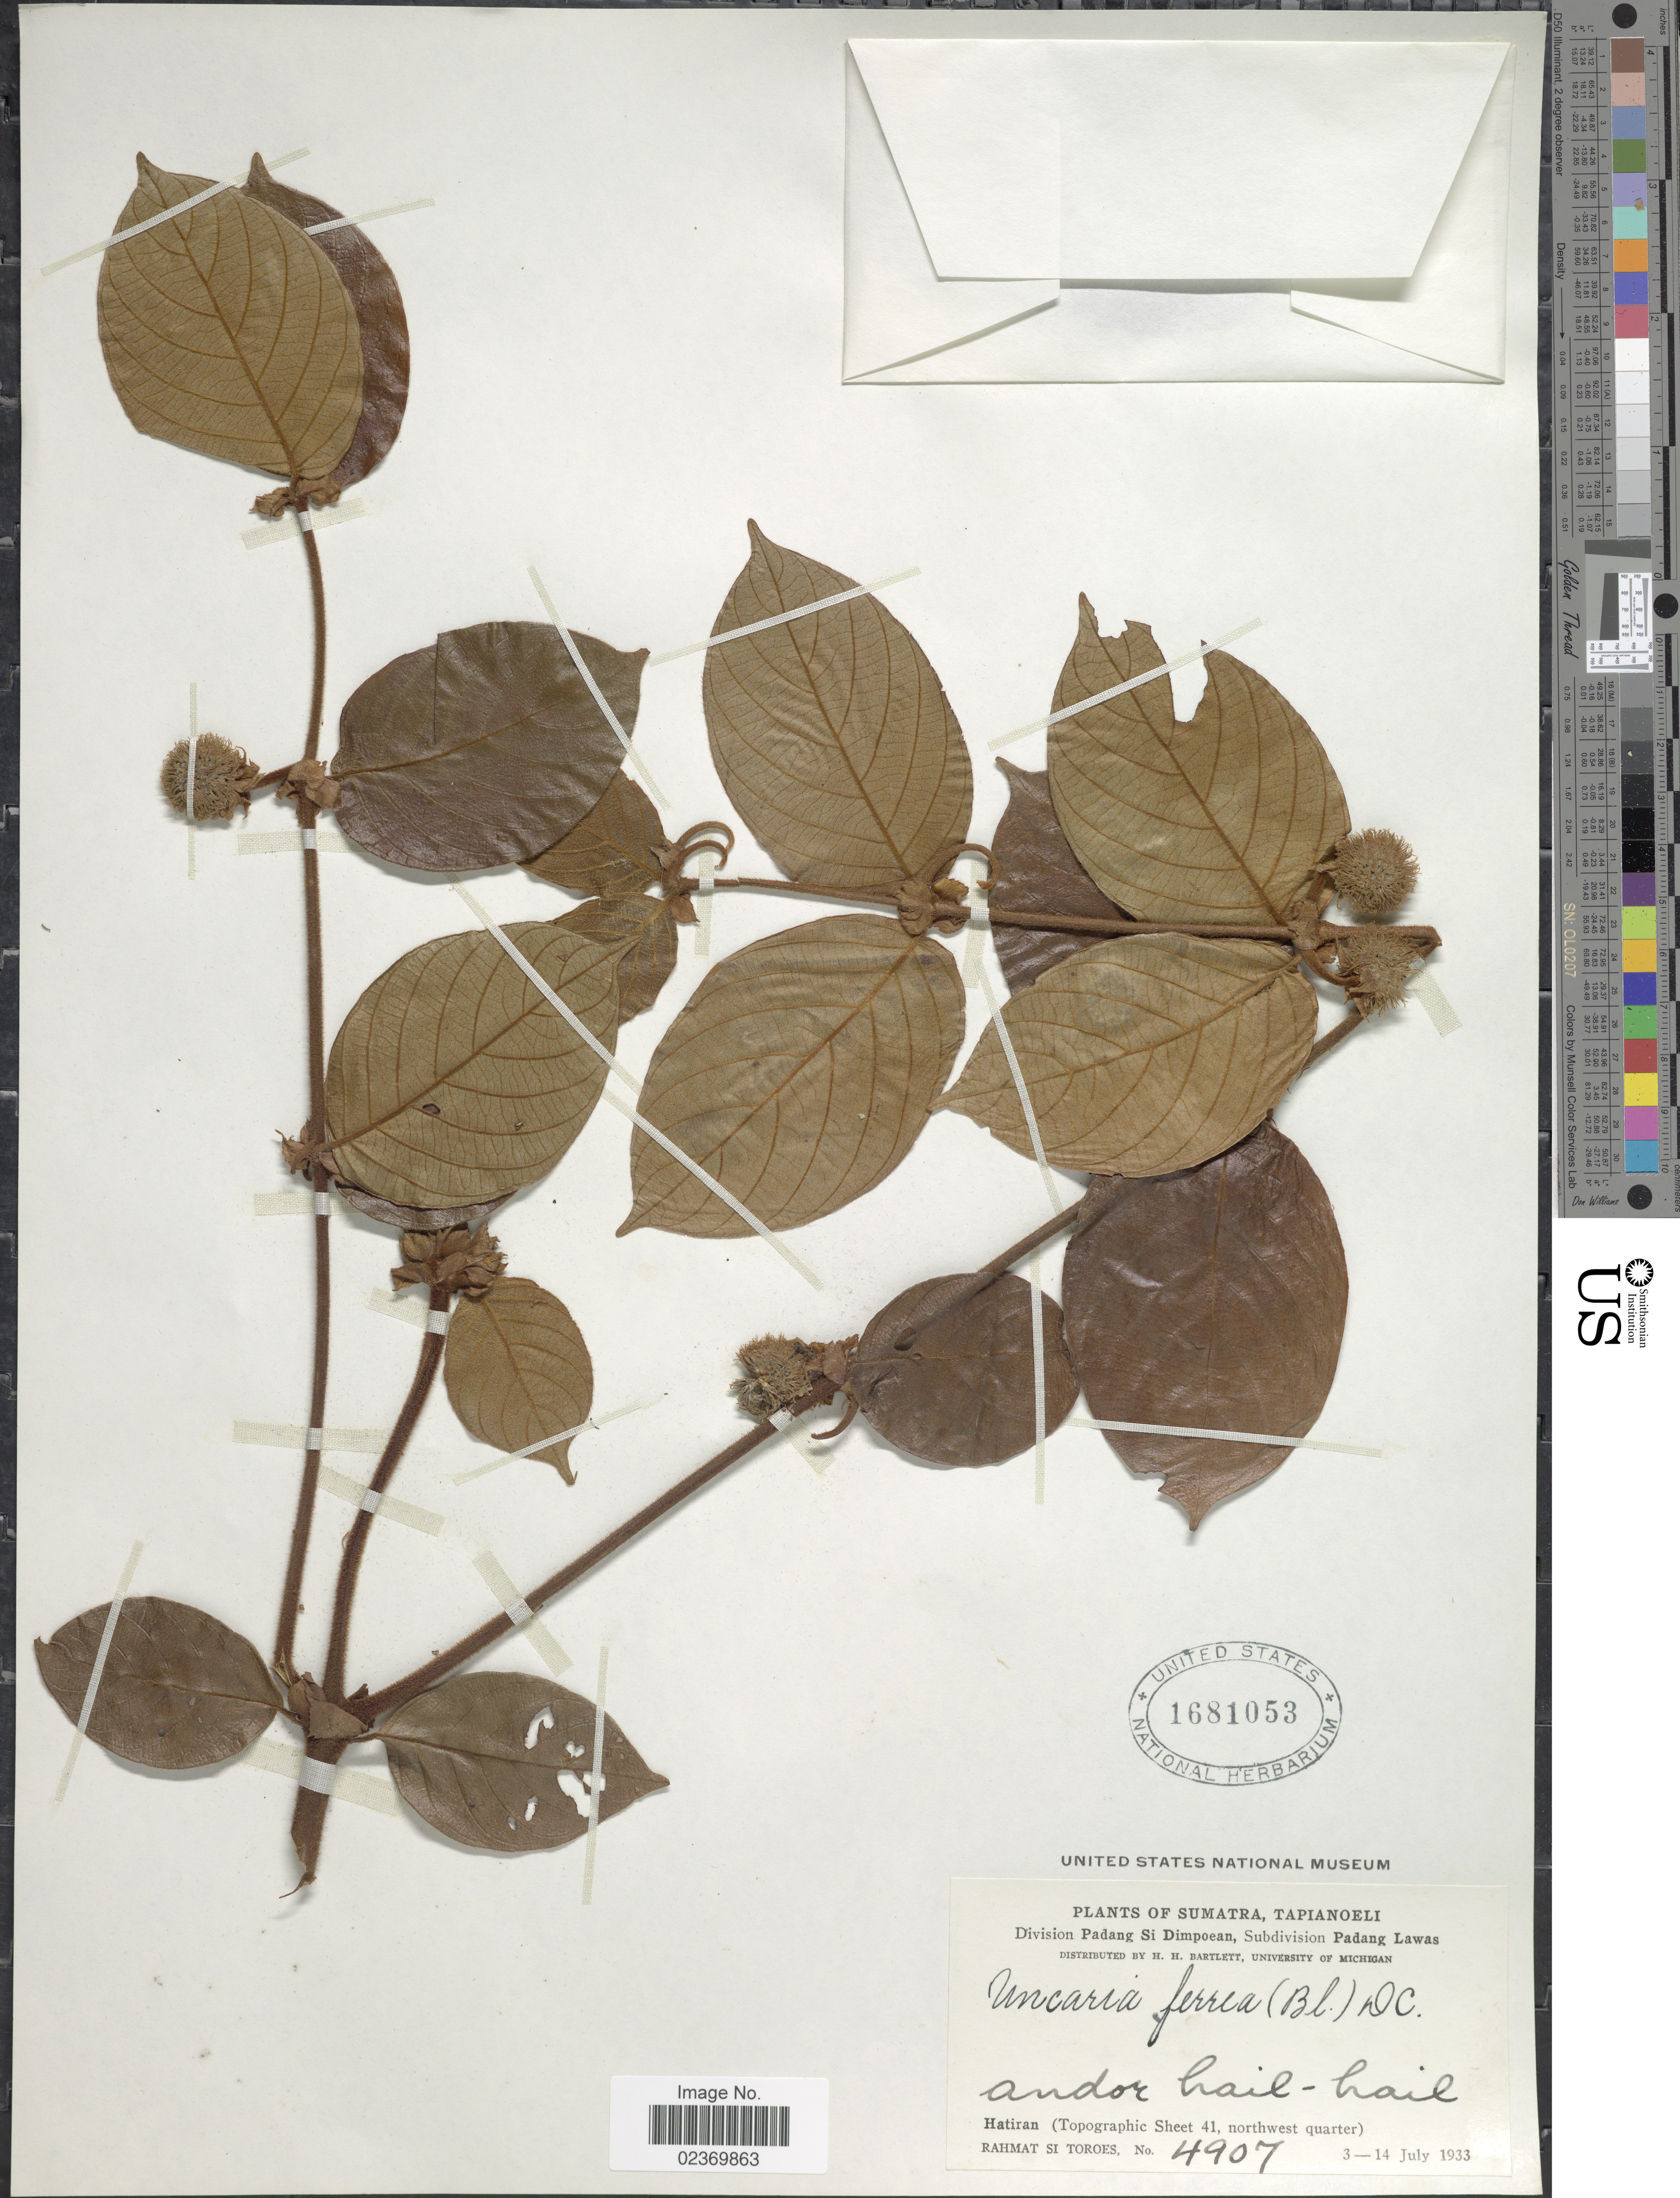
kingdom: Plantae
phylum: Tracheophyta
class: Magnoliopsida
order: Gentianales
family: Rubiaceae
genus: Uncaria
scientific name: Uncaria ferrea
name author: (Blume) DC.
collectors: Rahmat Si Boeea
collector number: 4907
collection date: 1933-07-03/1933-07-14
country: Indonesia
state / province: Sumatra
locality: Tapianoeli. Division Padang Si Dimpoean, Subdivision Padang Lawas. Hatiran ( Topographic Sheet 41, northwest quarter).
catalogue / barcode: US 1681053